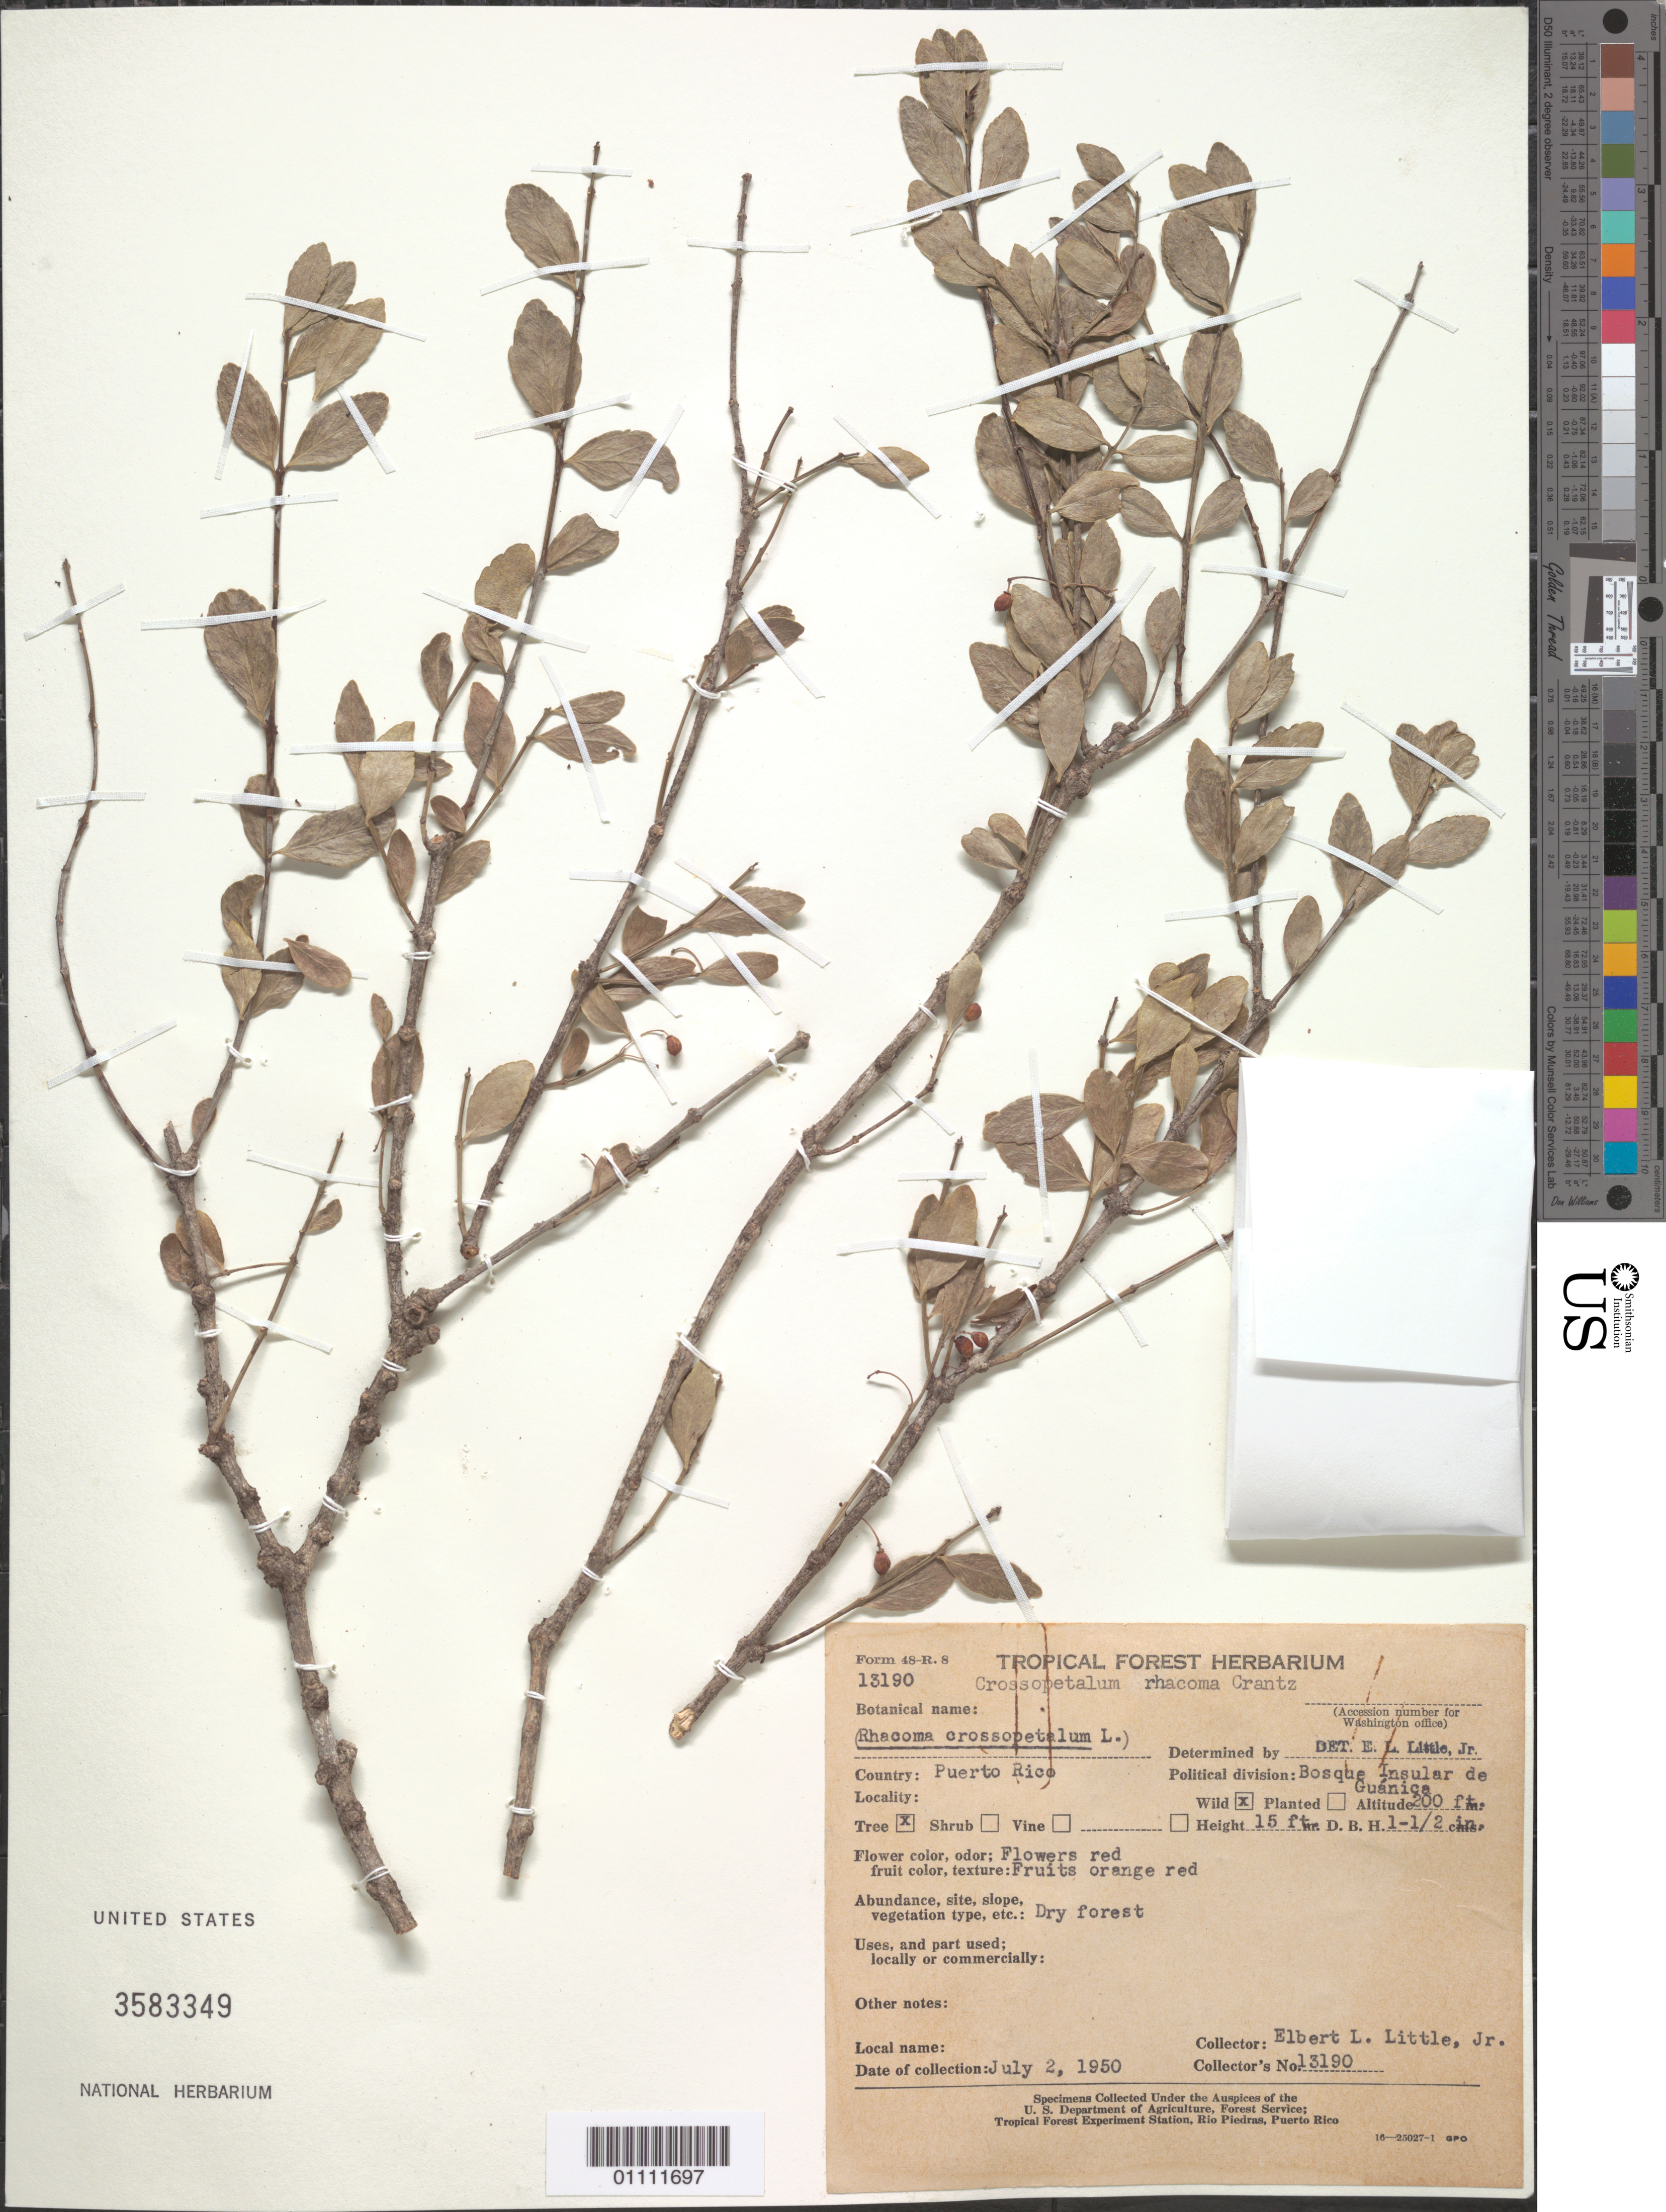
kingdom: Plantae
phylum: Tracheophyta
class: Magnoliopsida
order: Celastrales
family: Celastraceae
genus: Crossopetalum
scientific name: Crossopetalum rhacoma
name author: Crantz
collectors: E. L. Little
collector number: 13190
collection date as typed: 02 Jul 1950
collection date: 1950-07-02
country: Puerto Rico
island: Puerto Rico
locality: Bosque Insular de Guánica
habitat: Dry forest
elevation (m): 61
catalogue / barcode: US 3583349